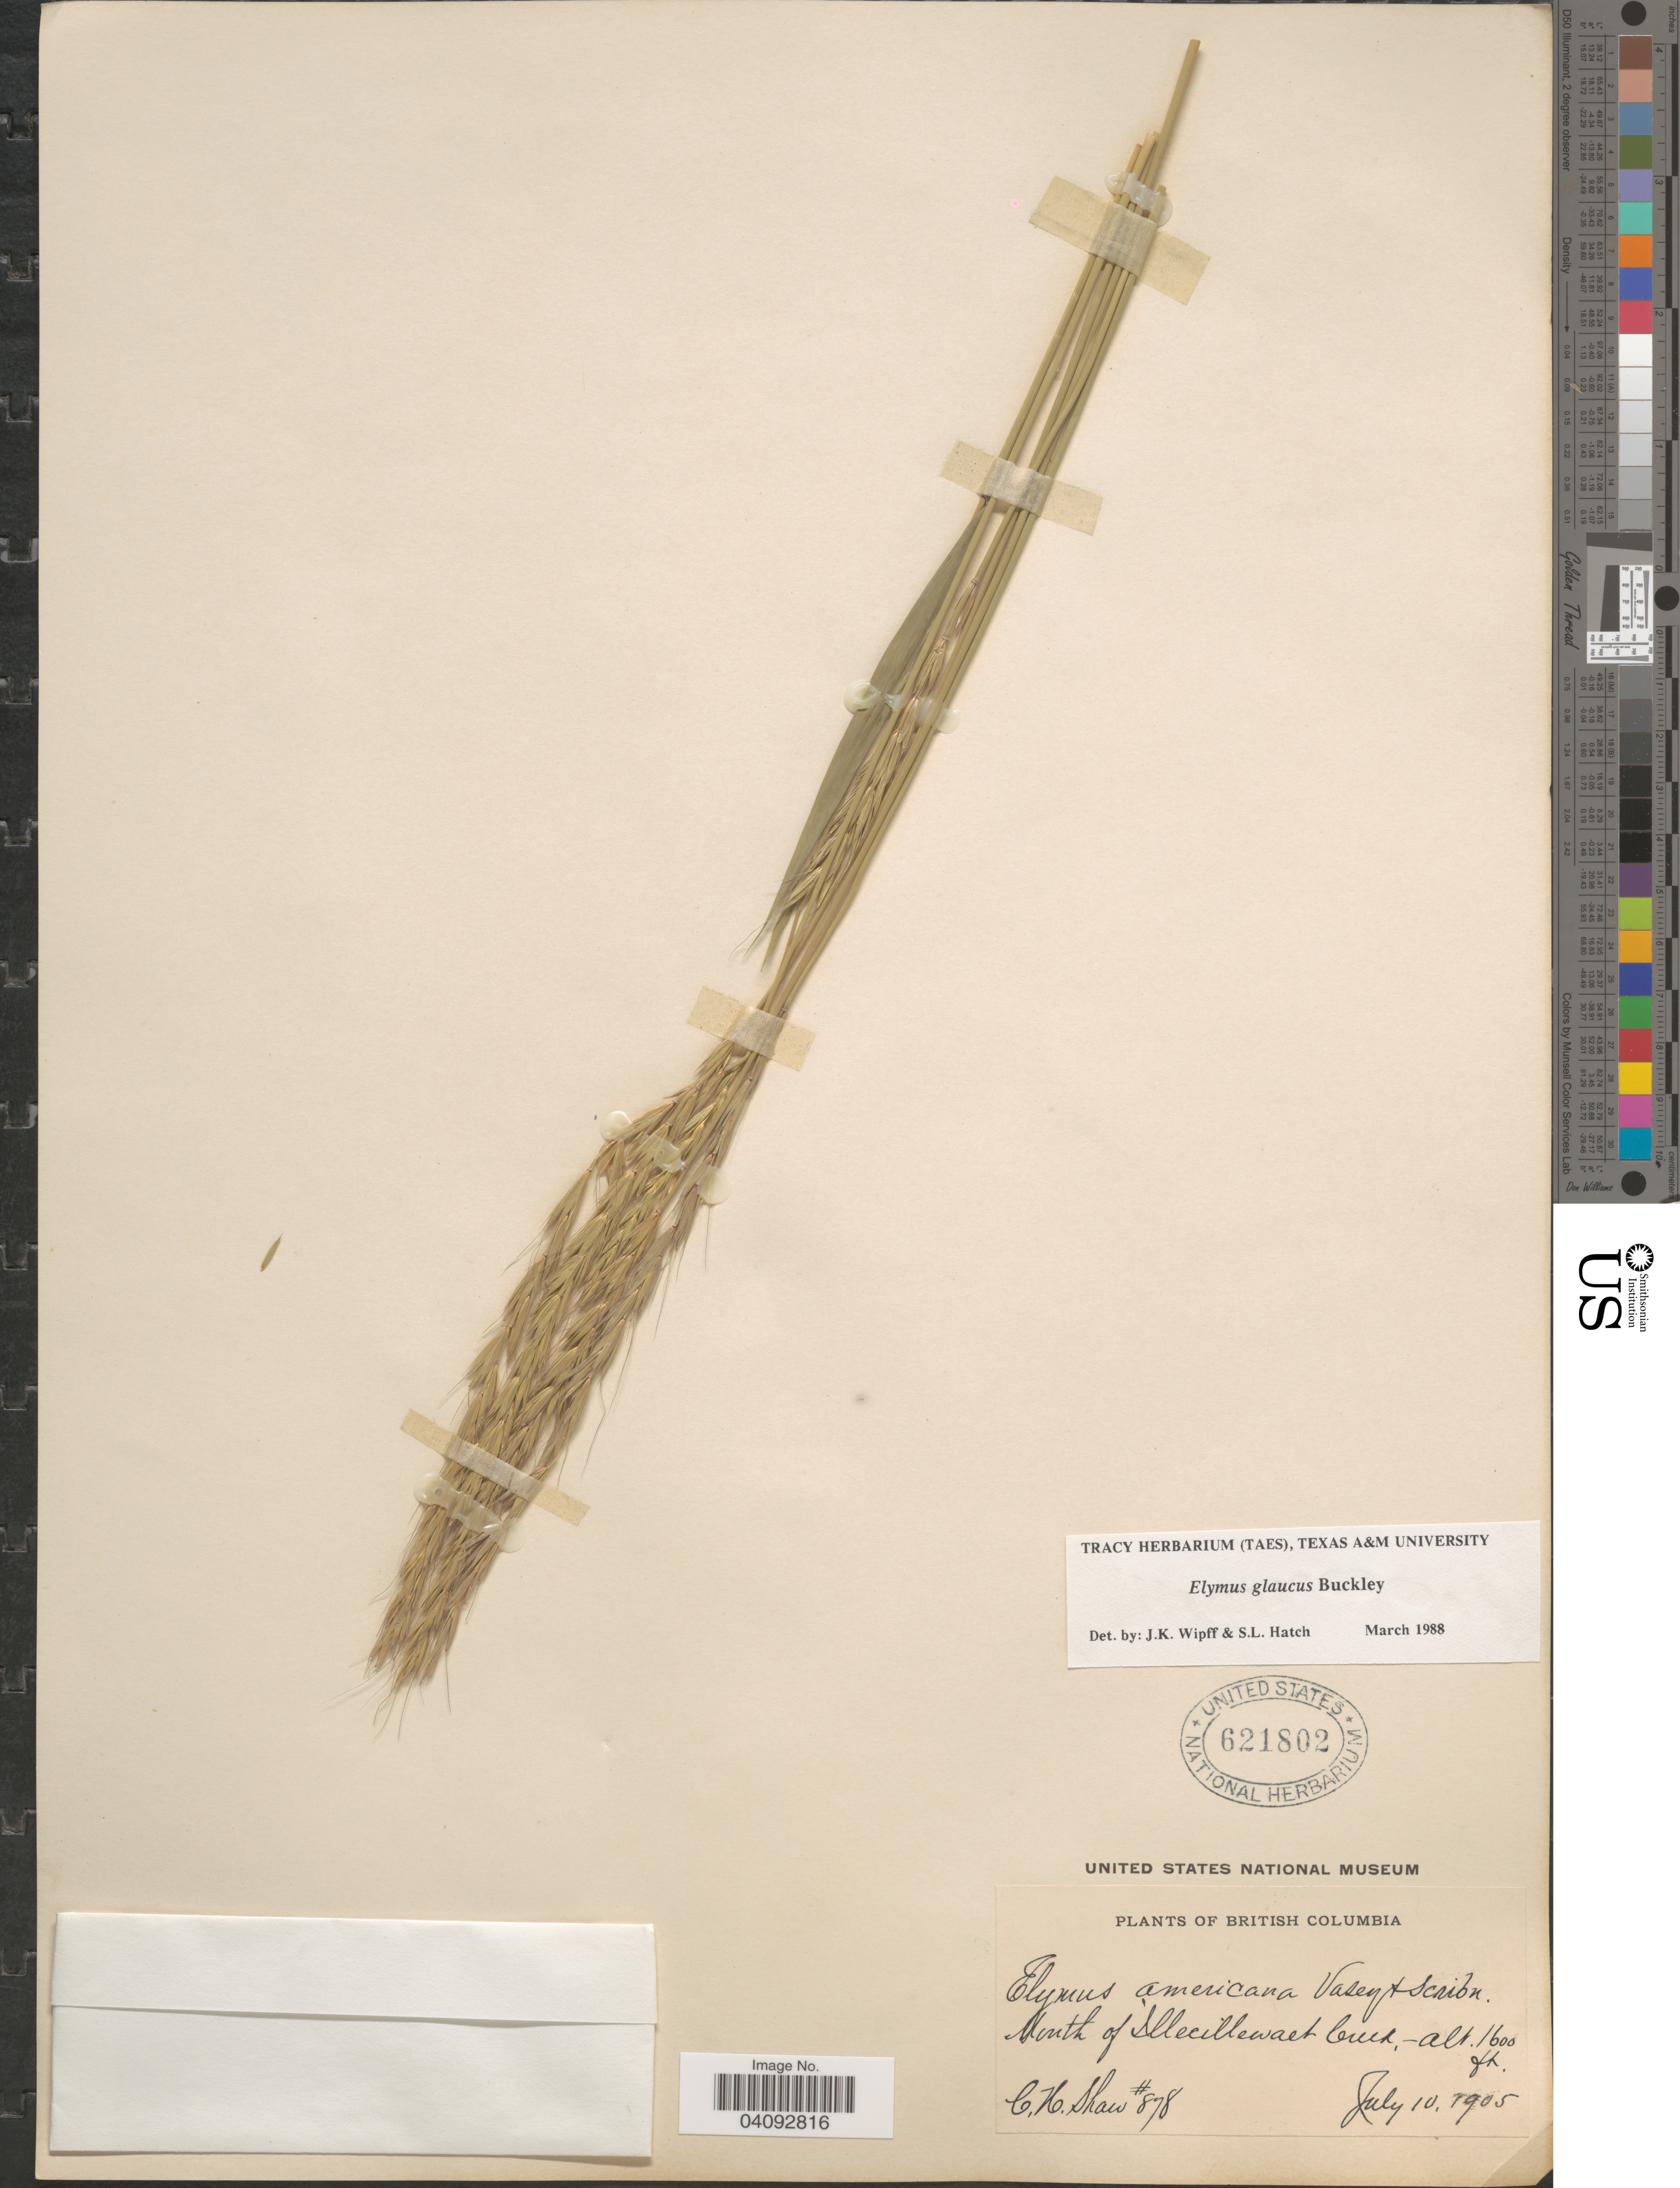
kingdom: Plantae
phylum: Tracheophyta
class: Liliopsida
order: Poales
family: Poaceae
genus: Elymus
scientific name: Elymus glaucus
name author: Buckley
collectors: C. H. Shaw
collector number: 878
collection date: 1905-07-10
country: Canada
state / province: British Columbia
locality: North of Illecillewaet Creek.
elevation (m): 488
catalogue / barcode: US 621802